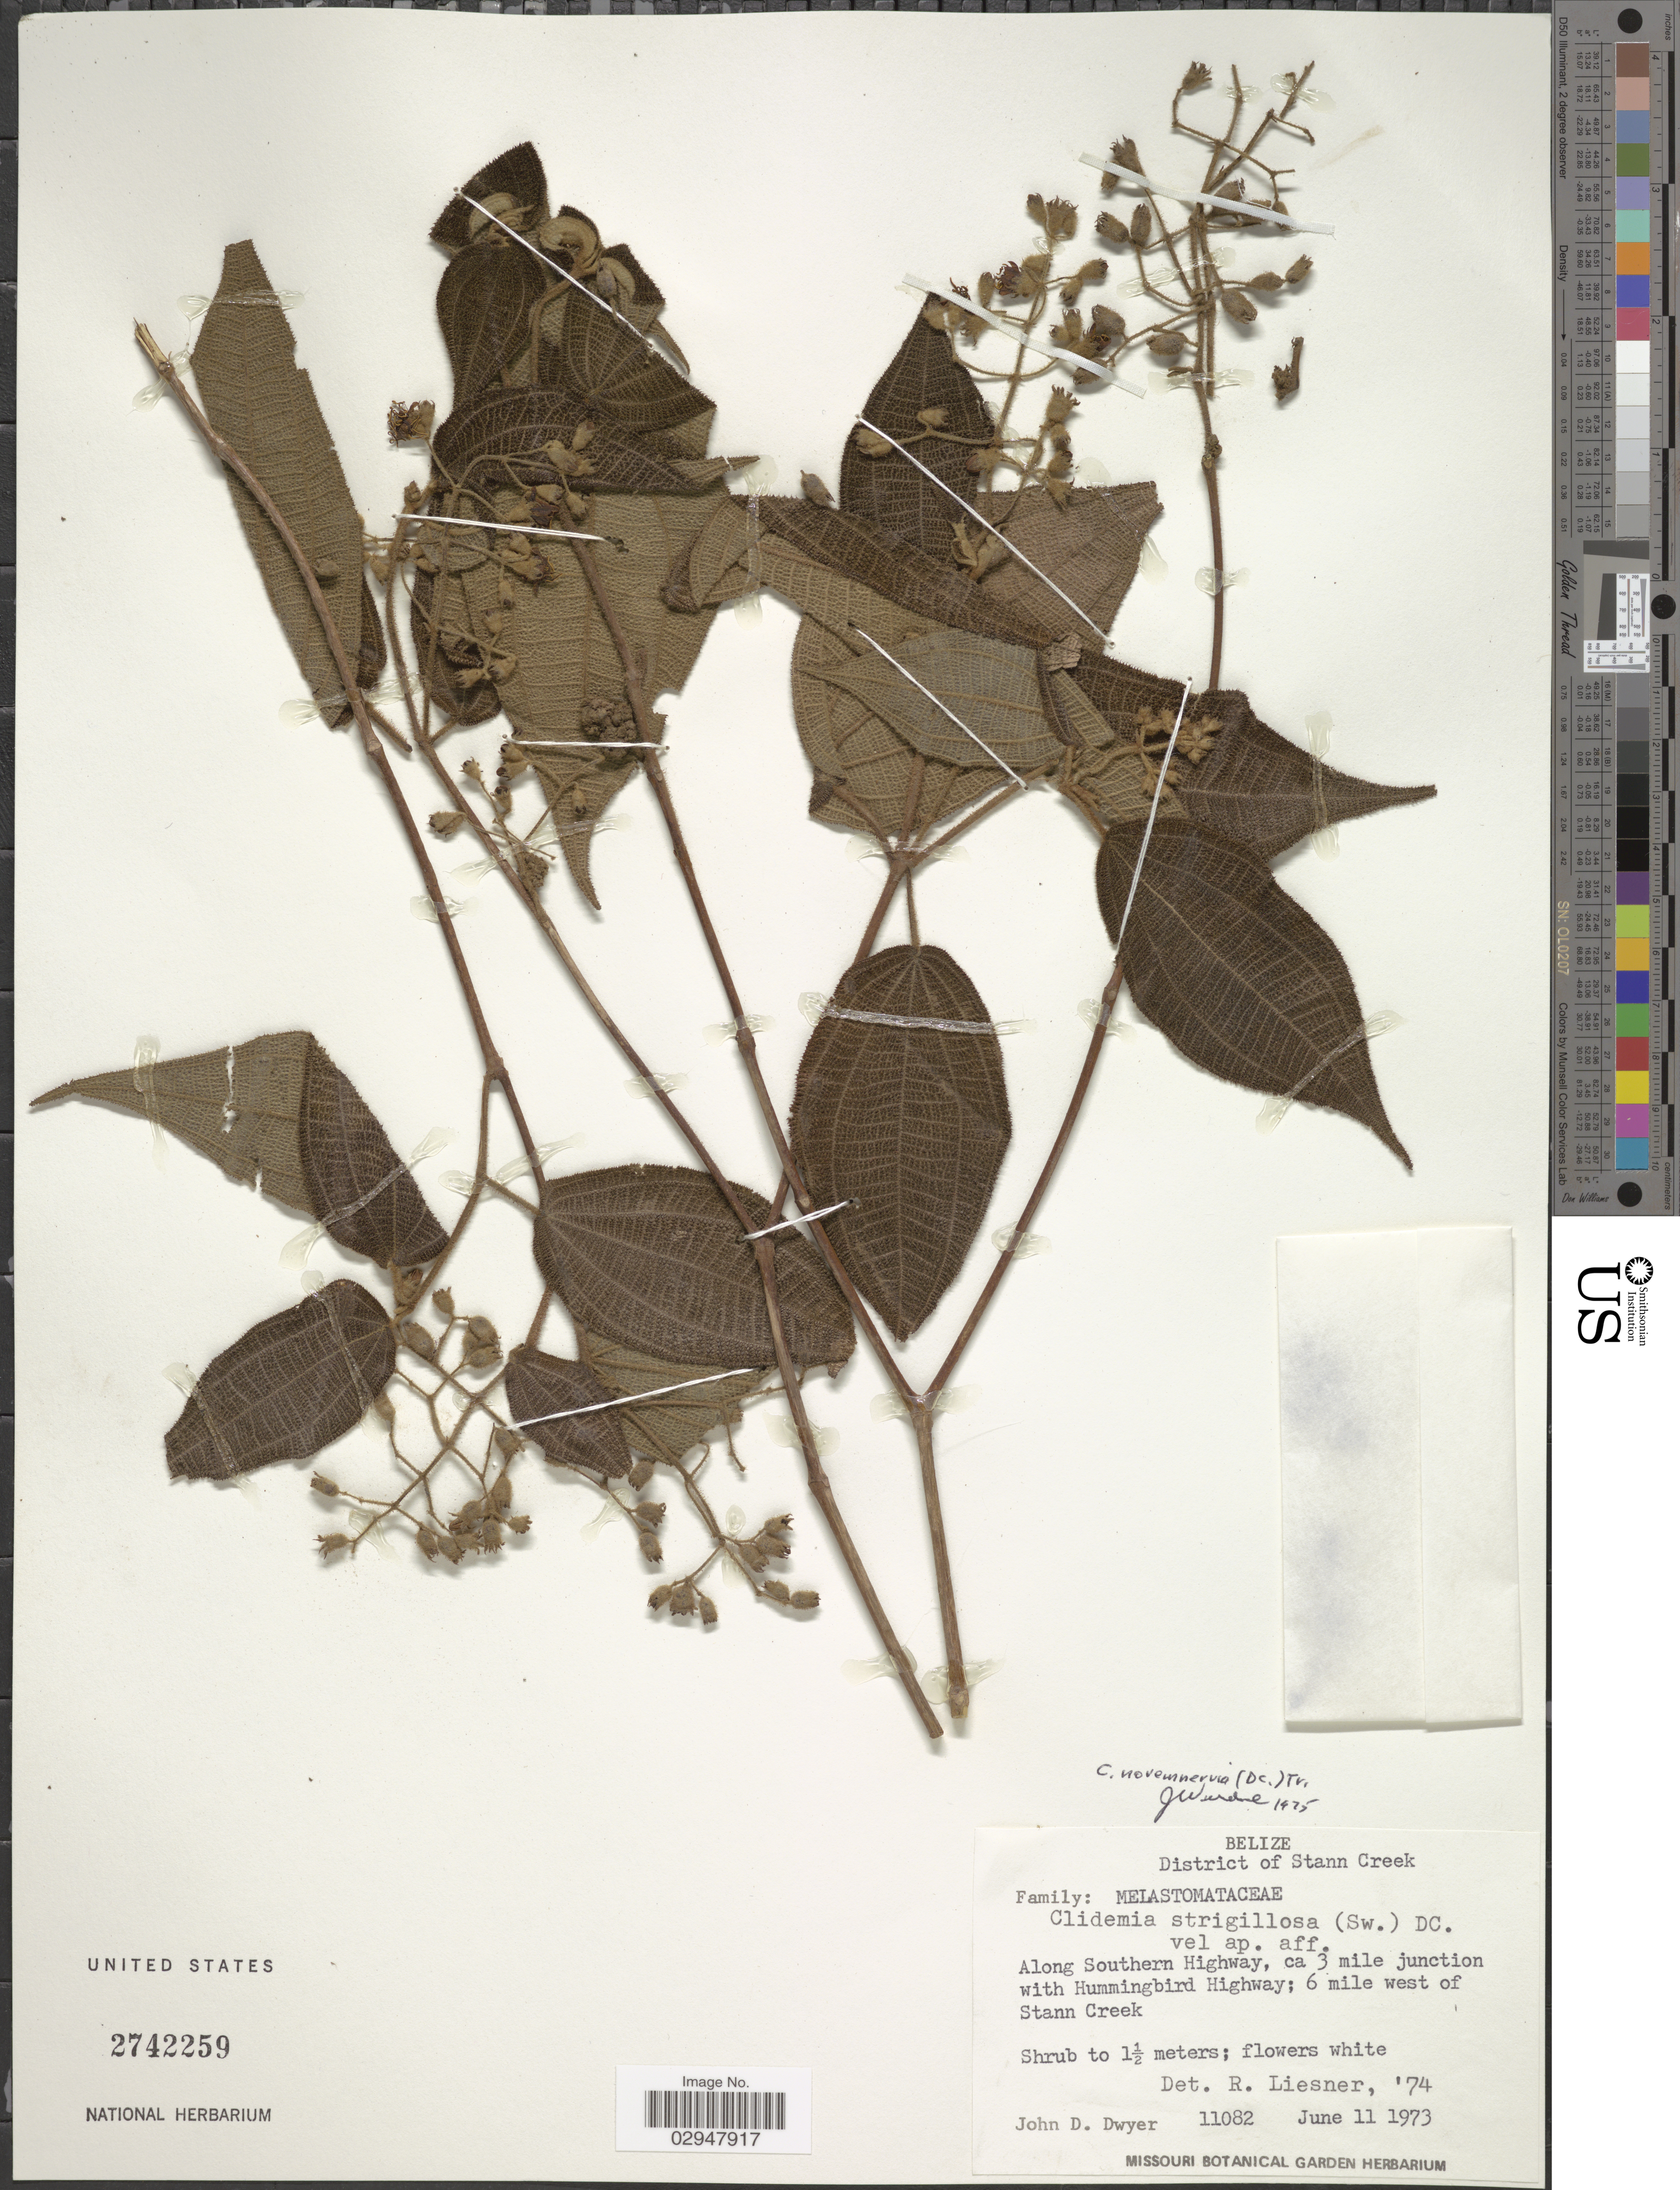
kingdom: Plantae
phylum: Tracheophyta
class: Magnoliopsida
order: Myrtales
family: Melastomataceae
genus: Clidemia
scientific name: Clidemia novemnervia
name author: (DC.) Triana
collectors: J. D. Dwyer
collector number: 11082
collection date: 1973-06-11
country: Belize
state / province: Stann Creek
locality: District of Stann Creek, Along Southern Highway, ca 3 mile junction with Hummingbird Highway, 6 miles west of Stann Creek.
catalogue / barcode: US 2742259